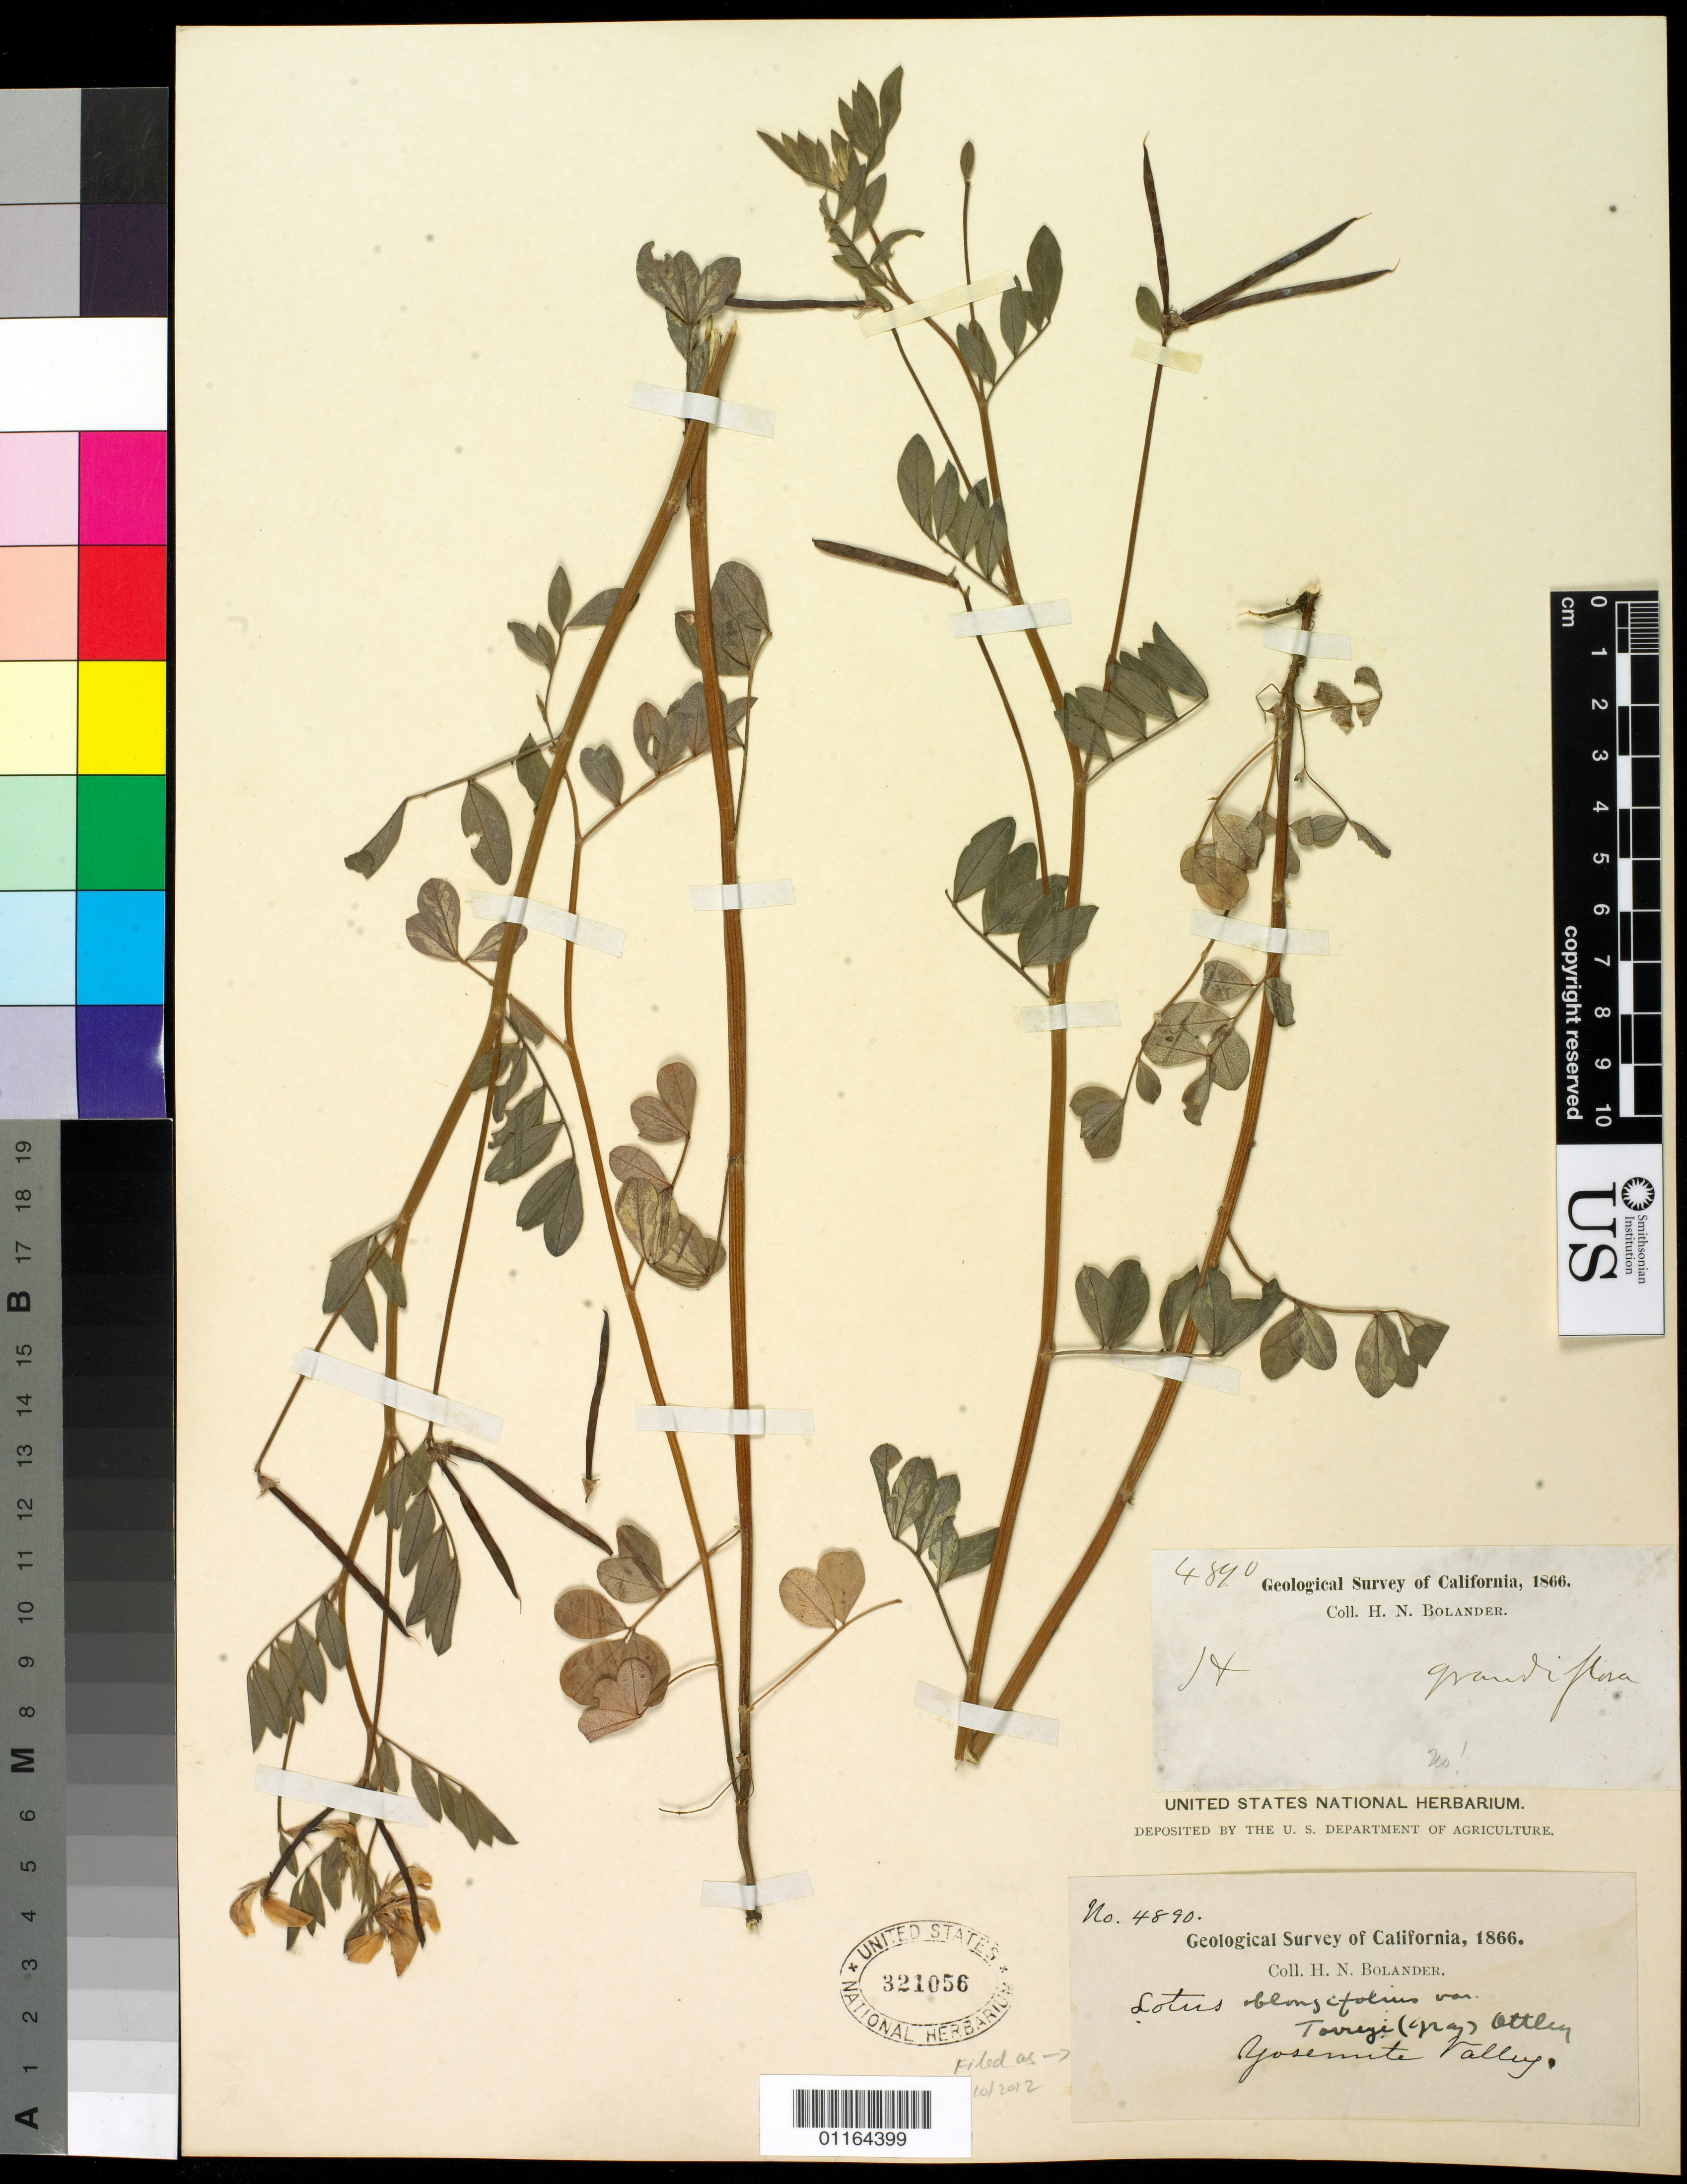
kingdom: Plantae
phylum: Tracheophyta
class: Magnoliopsida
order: Fabales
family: Fabaceae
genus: Hosackia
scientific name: Hosackia oblongifolia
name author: Benth.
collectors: H. Bolander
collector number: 4890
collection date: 1866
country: United States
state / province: California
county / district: Mariposa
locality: Yosemite Valley.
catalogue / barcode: US 321056